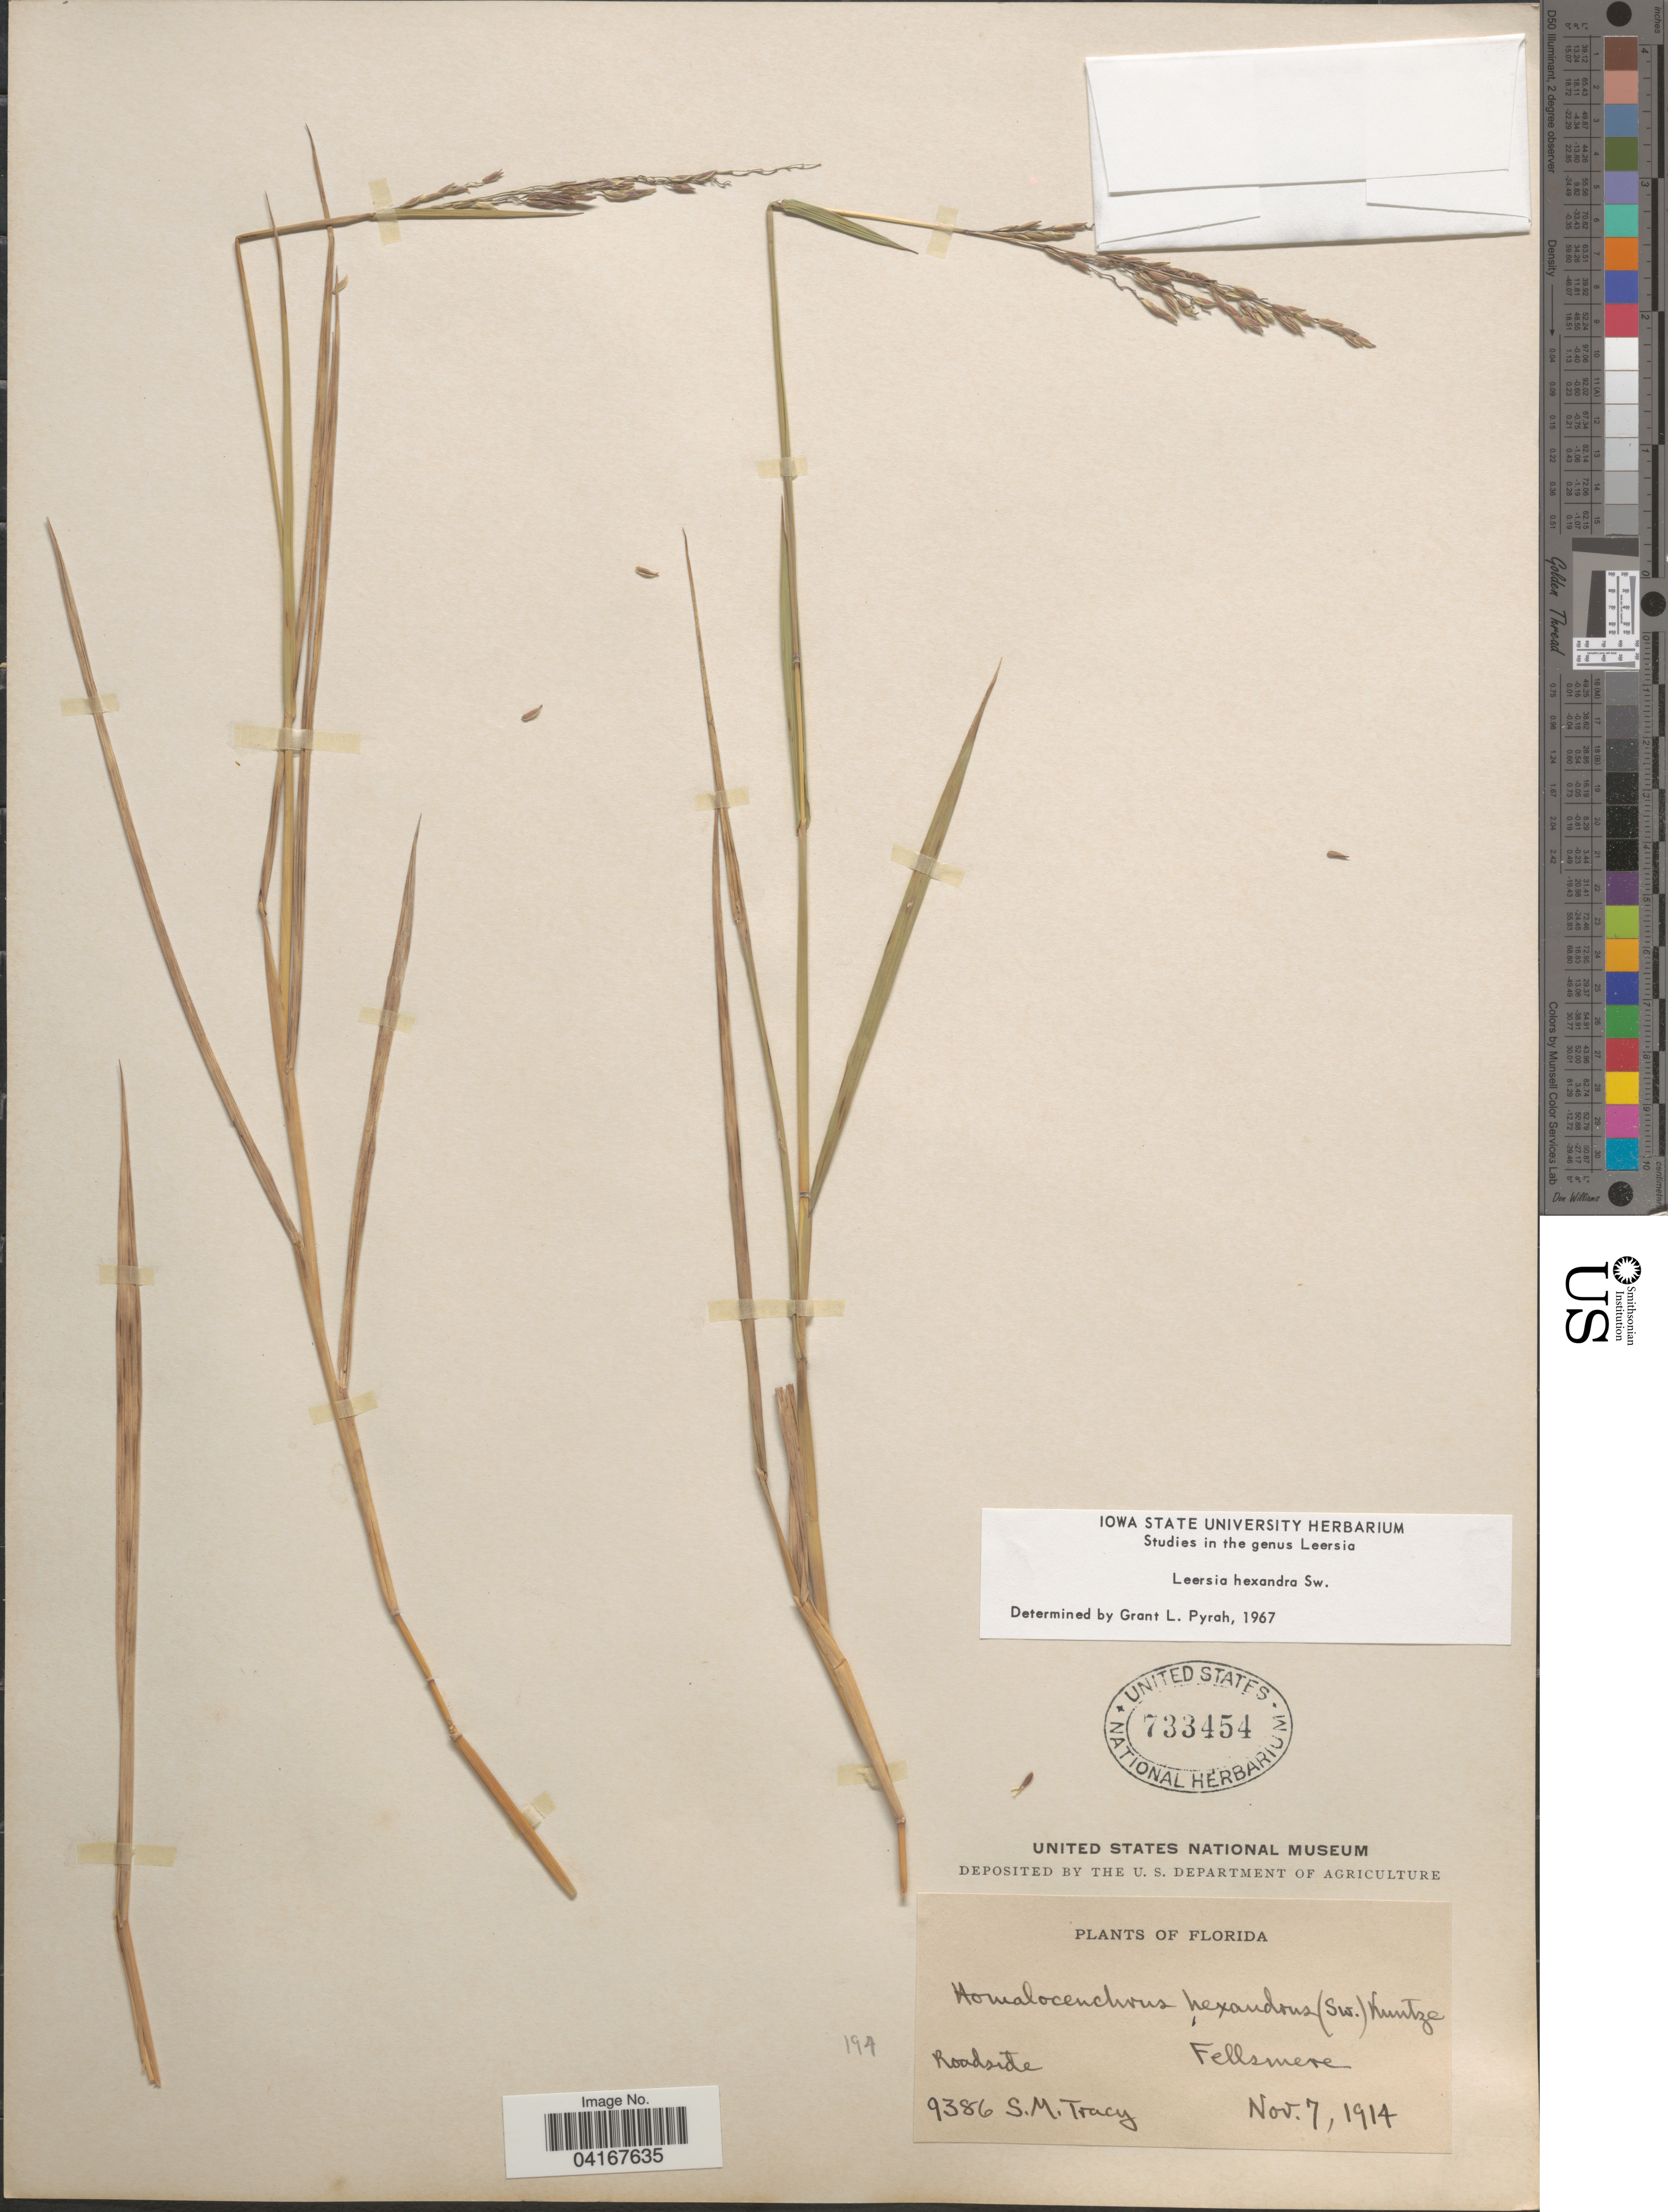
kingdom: Plantae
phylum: Tracheophyta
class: Liliopsida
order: Poales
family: Poaceae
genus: Leersia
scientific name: Leersia hexandra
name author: Sw.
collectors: S. M. Tracy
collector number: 9386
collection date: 1914-11-07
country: United States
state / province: Florida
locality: Fellsmere.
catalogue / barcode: US 733454